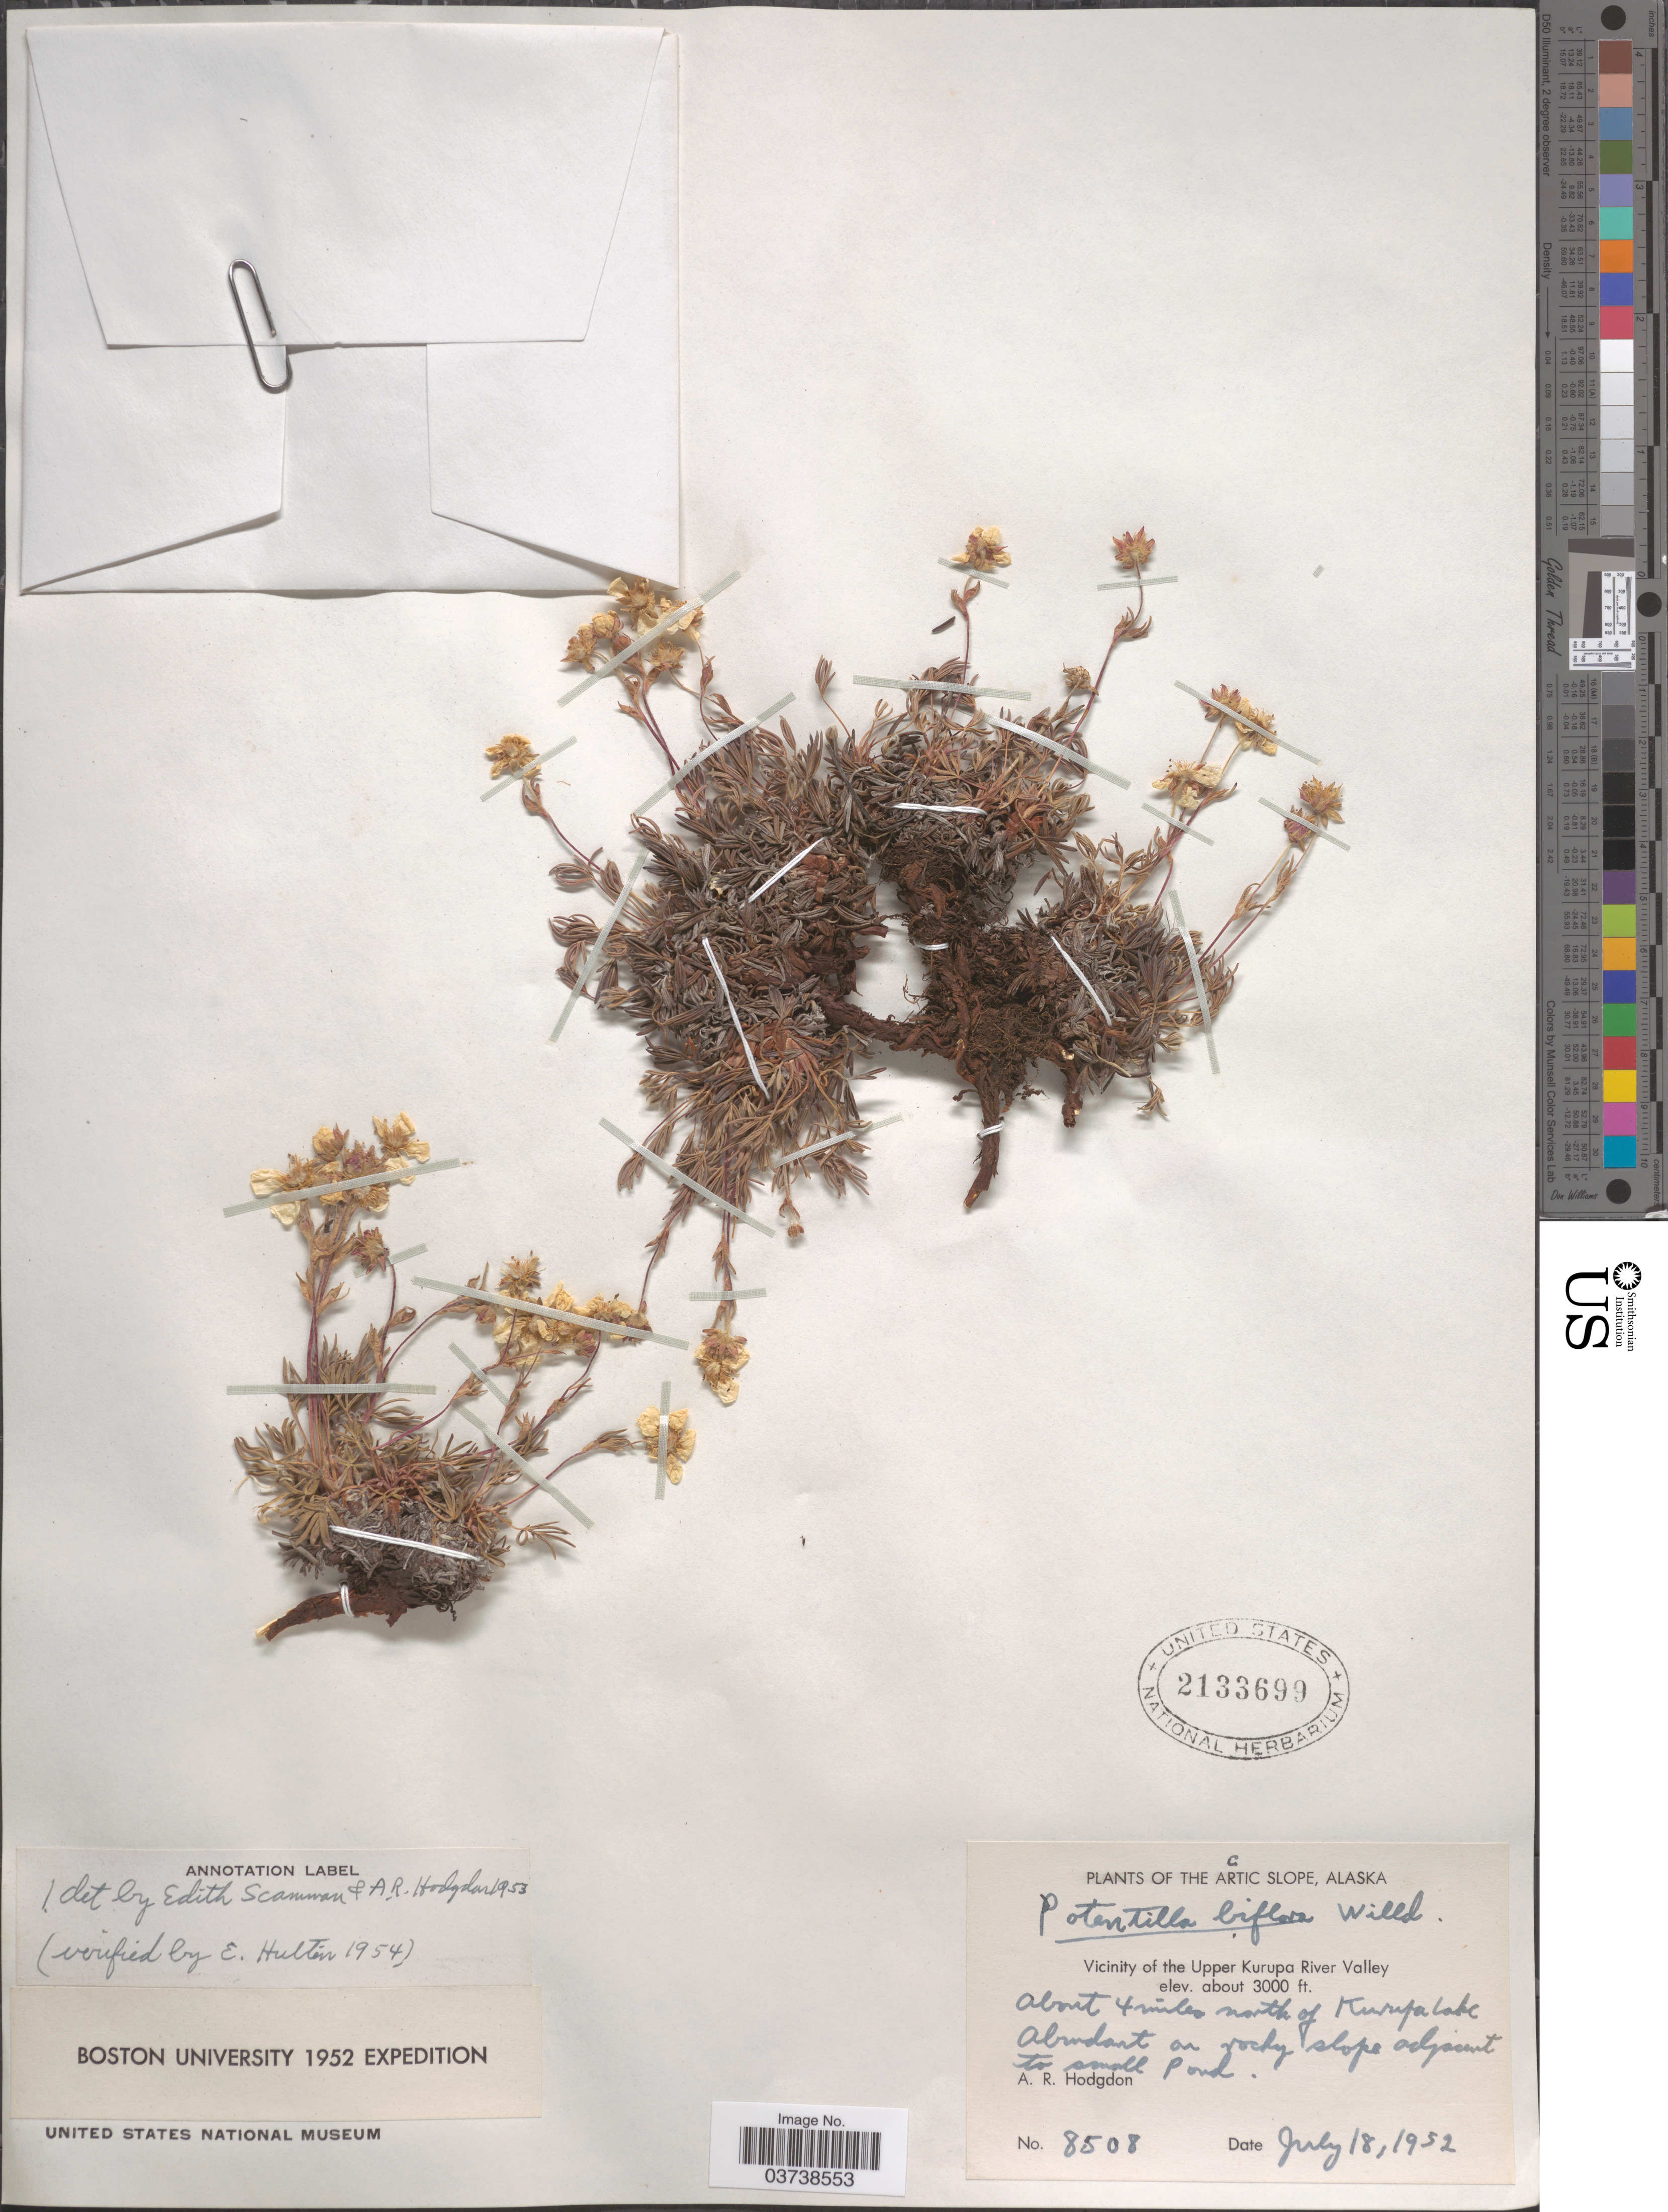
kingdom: Plantae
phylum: Tracheophyta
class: Magnoliopsida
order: Rosales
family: Rosaceae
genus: Potentilla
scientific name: Potentilla biflora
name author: Willd. ex Schltdl.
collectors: A. R. Hodgdon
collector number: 8508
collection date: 1952-07-18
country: United States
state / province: Alaska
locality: Arctic Slope. Vicinity of the Upper Kurupa River Valley. About 4 miles north of Kurupa Lake.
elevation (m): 914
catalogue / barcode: US 2133699